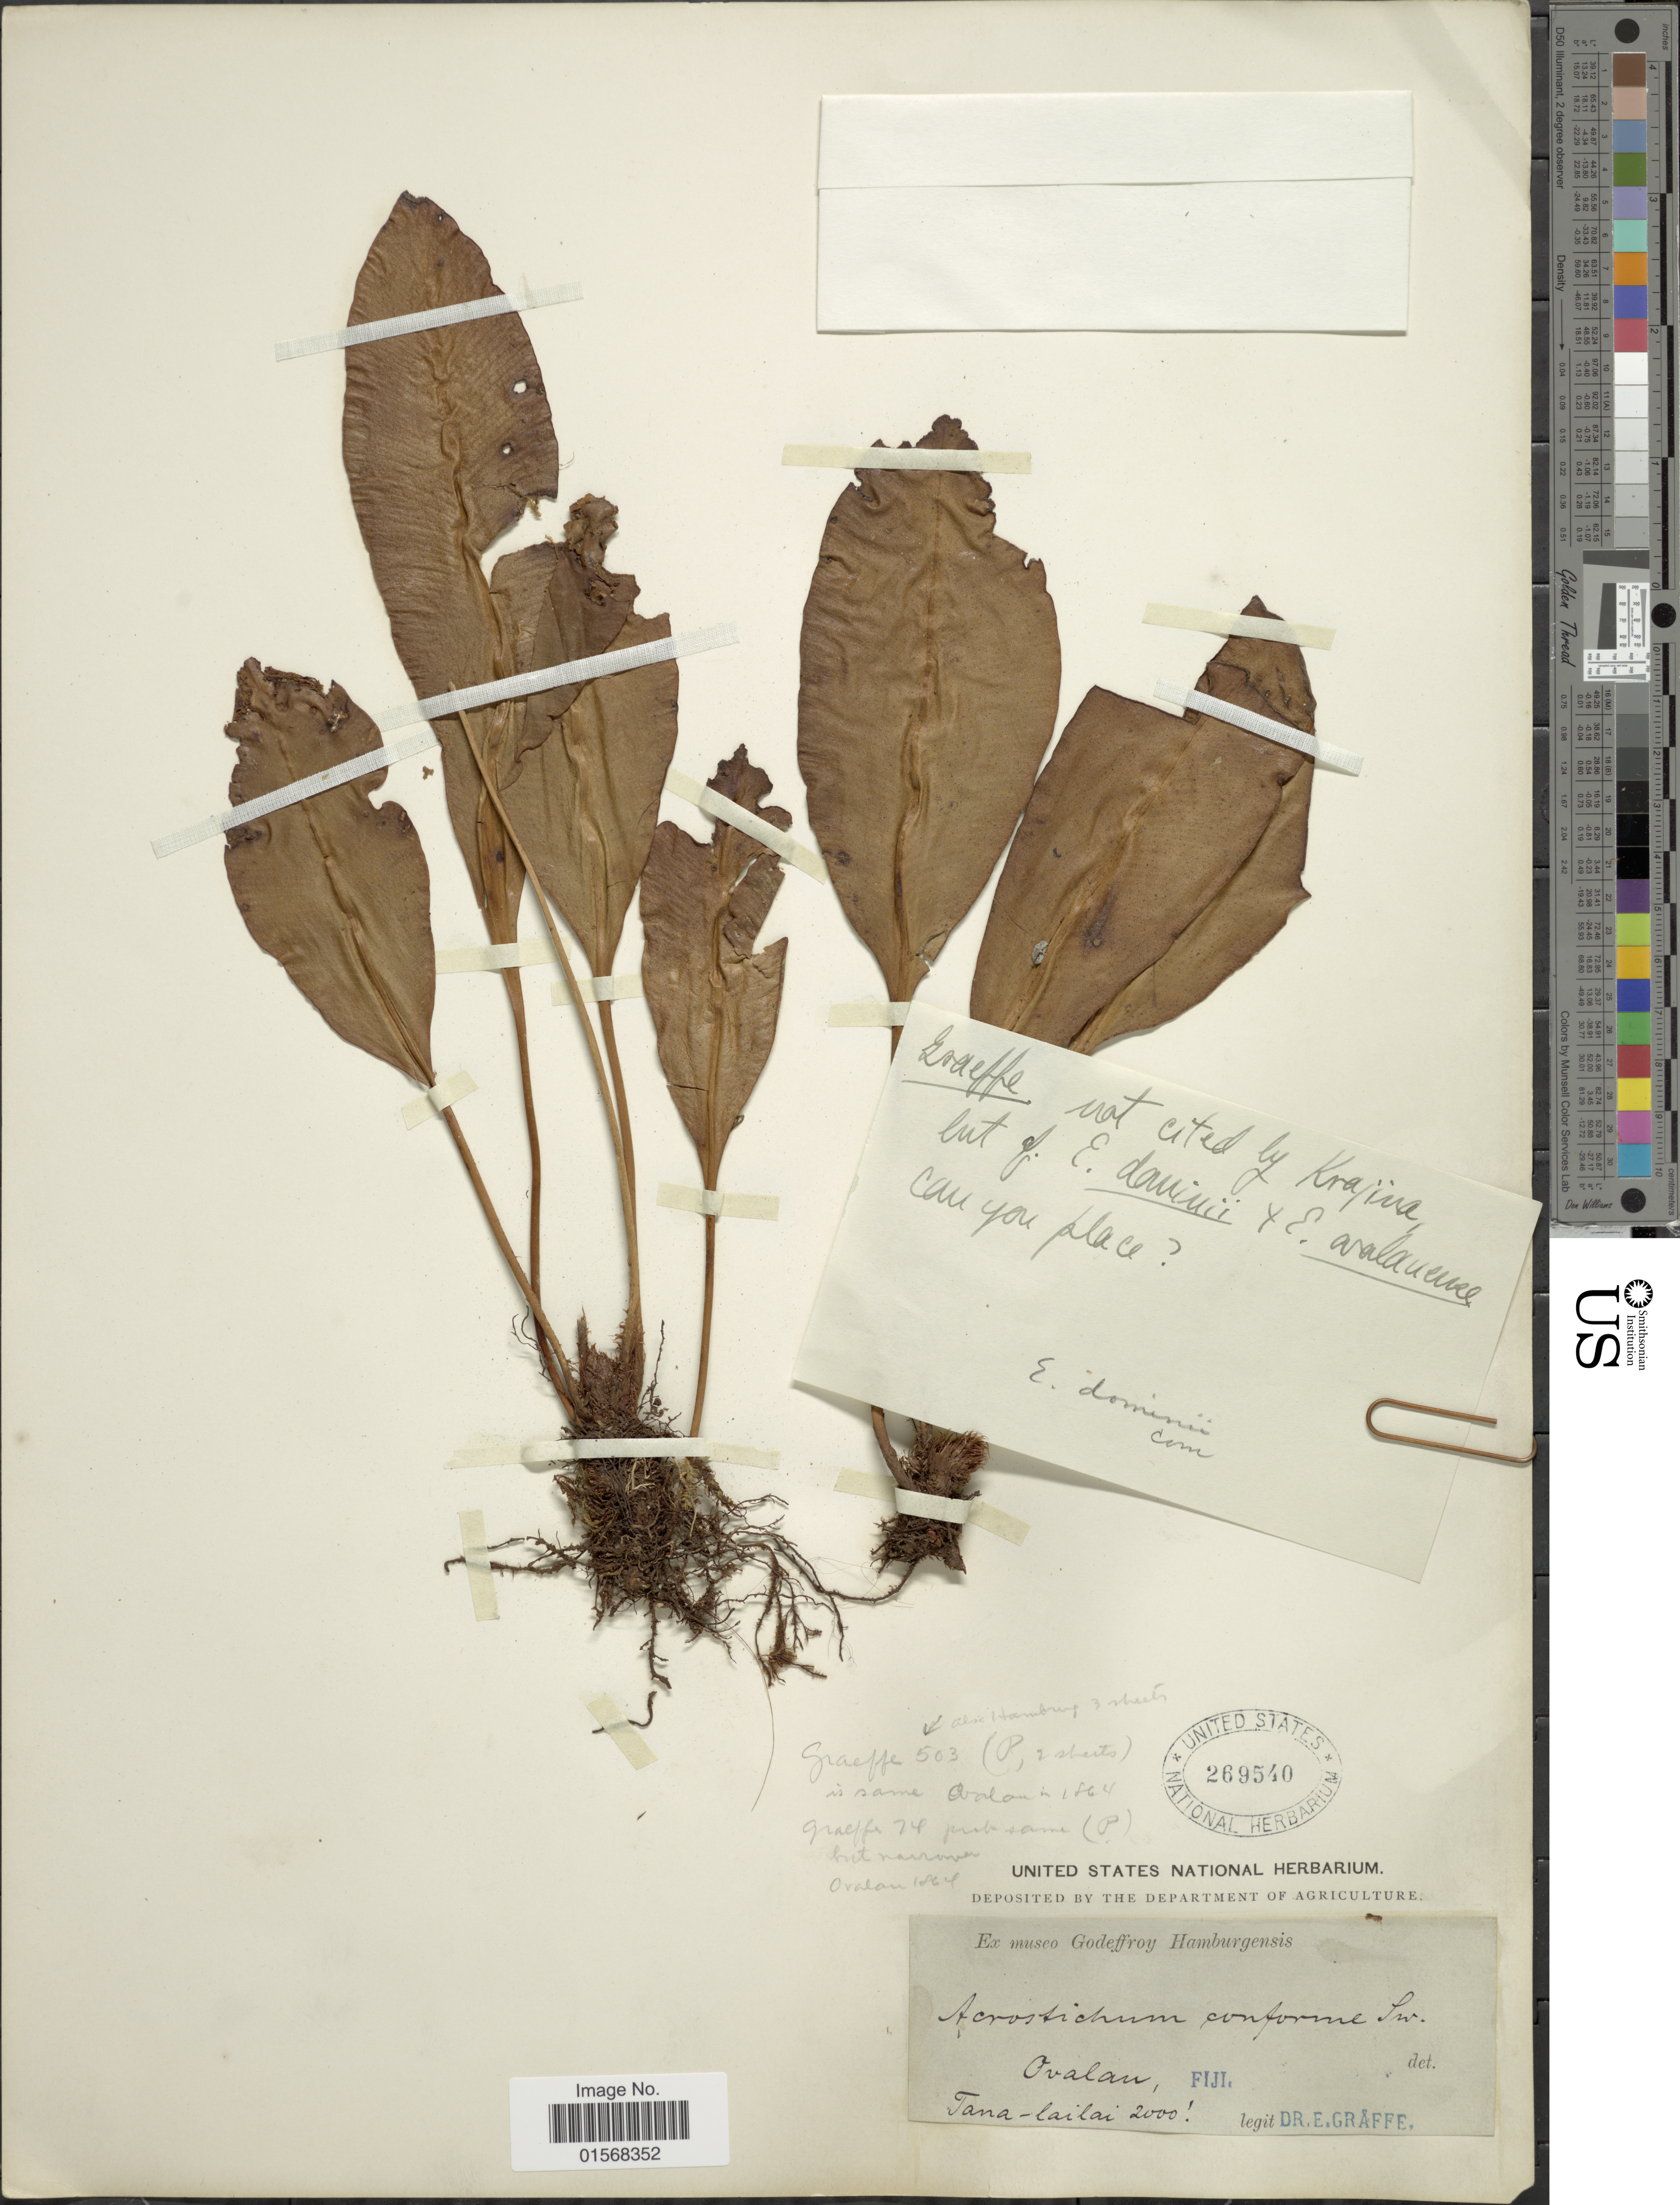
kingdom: Plantae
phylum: Tracheophyta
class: Polypodiopsida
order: Polypodiales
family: Dryopteridaceae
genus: Elaphoglossum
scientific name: Elaphoglossum dominii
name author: Krajina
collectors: E. Graeffe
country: Fiji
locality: Ovalau, Tana-lailai.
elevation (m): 610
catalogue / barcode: US 269540